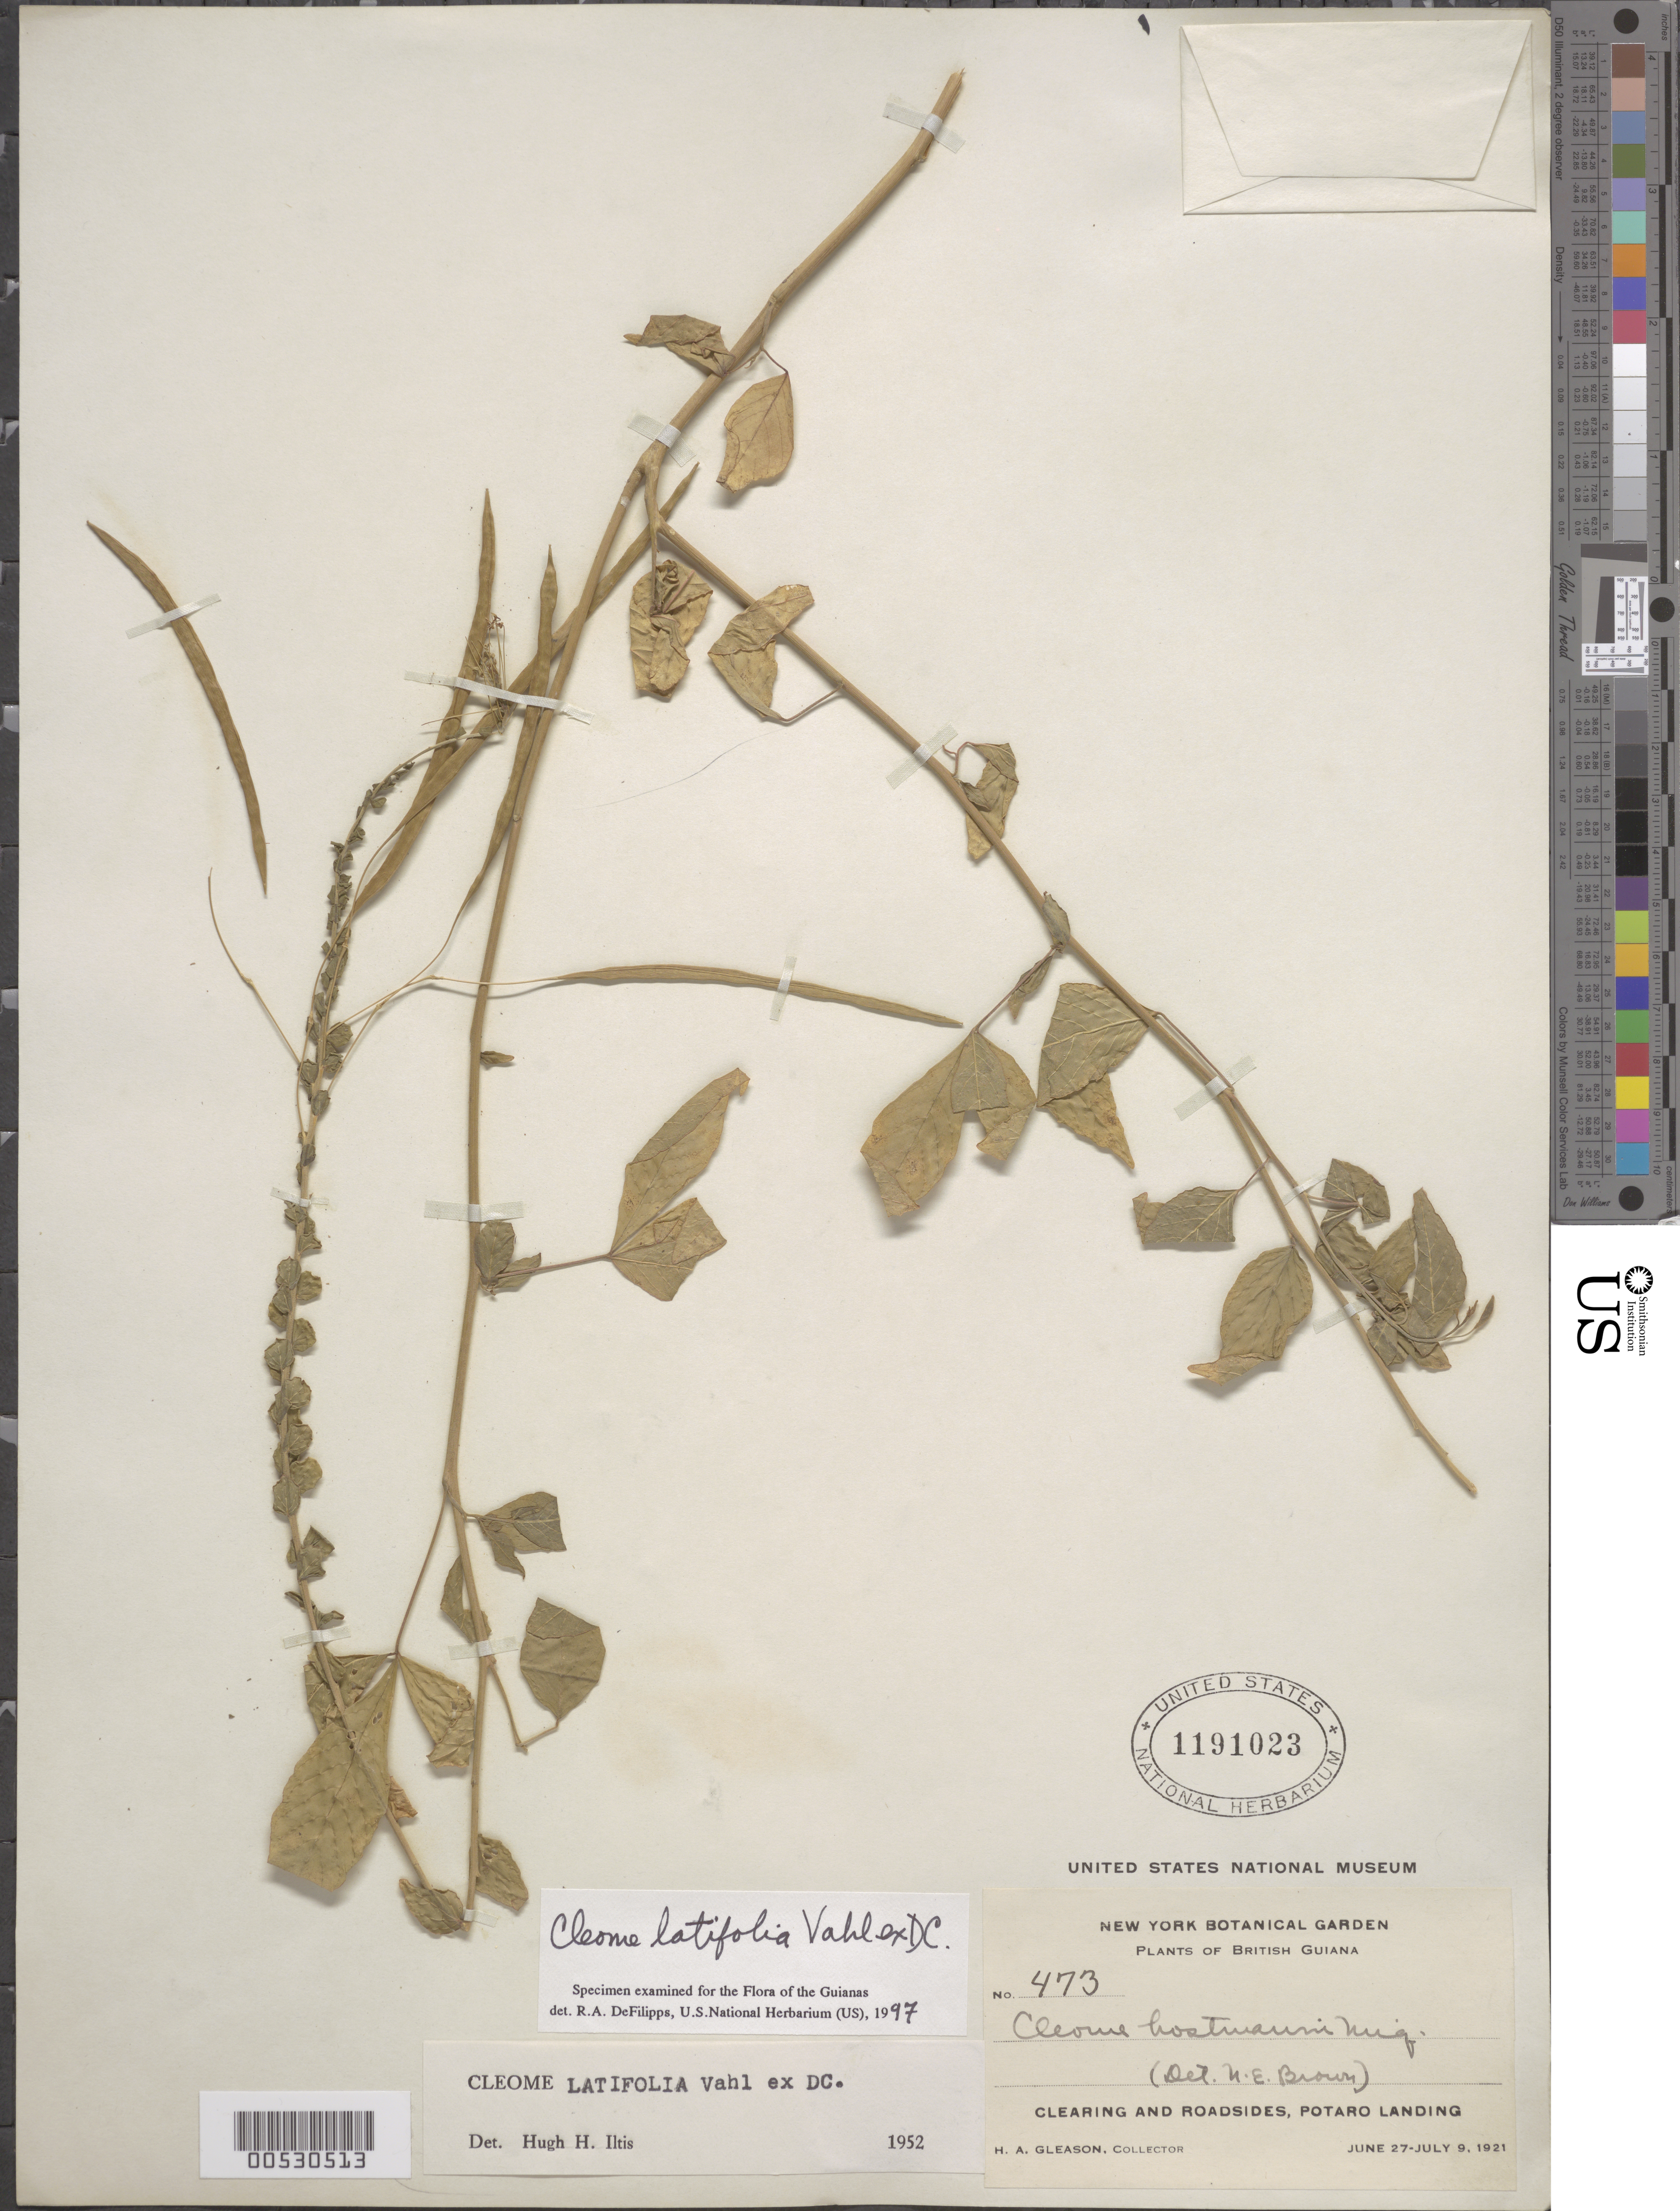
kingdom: Plantae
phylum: Tracheophyta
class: Magnoliopsida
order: Brassicales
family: Cleomaceae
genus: Tarenaya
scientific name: Tarenaya latifolia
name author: (Vahl ex DC.) Soares Neto & Roalson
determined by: Strong, M. T., (US), Smithsonian Institution - National Museum of Natural History (UNITED STATES)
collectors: H. A. Gleason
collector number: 473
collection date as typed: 27-Jun-21 to 9-Jul-21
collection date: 1921-06-27/1921-07-09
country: Guyana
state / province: Potaro-Siparuni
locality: Potaro Landing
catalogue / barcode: US 1191023